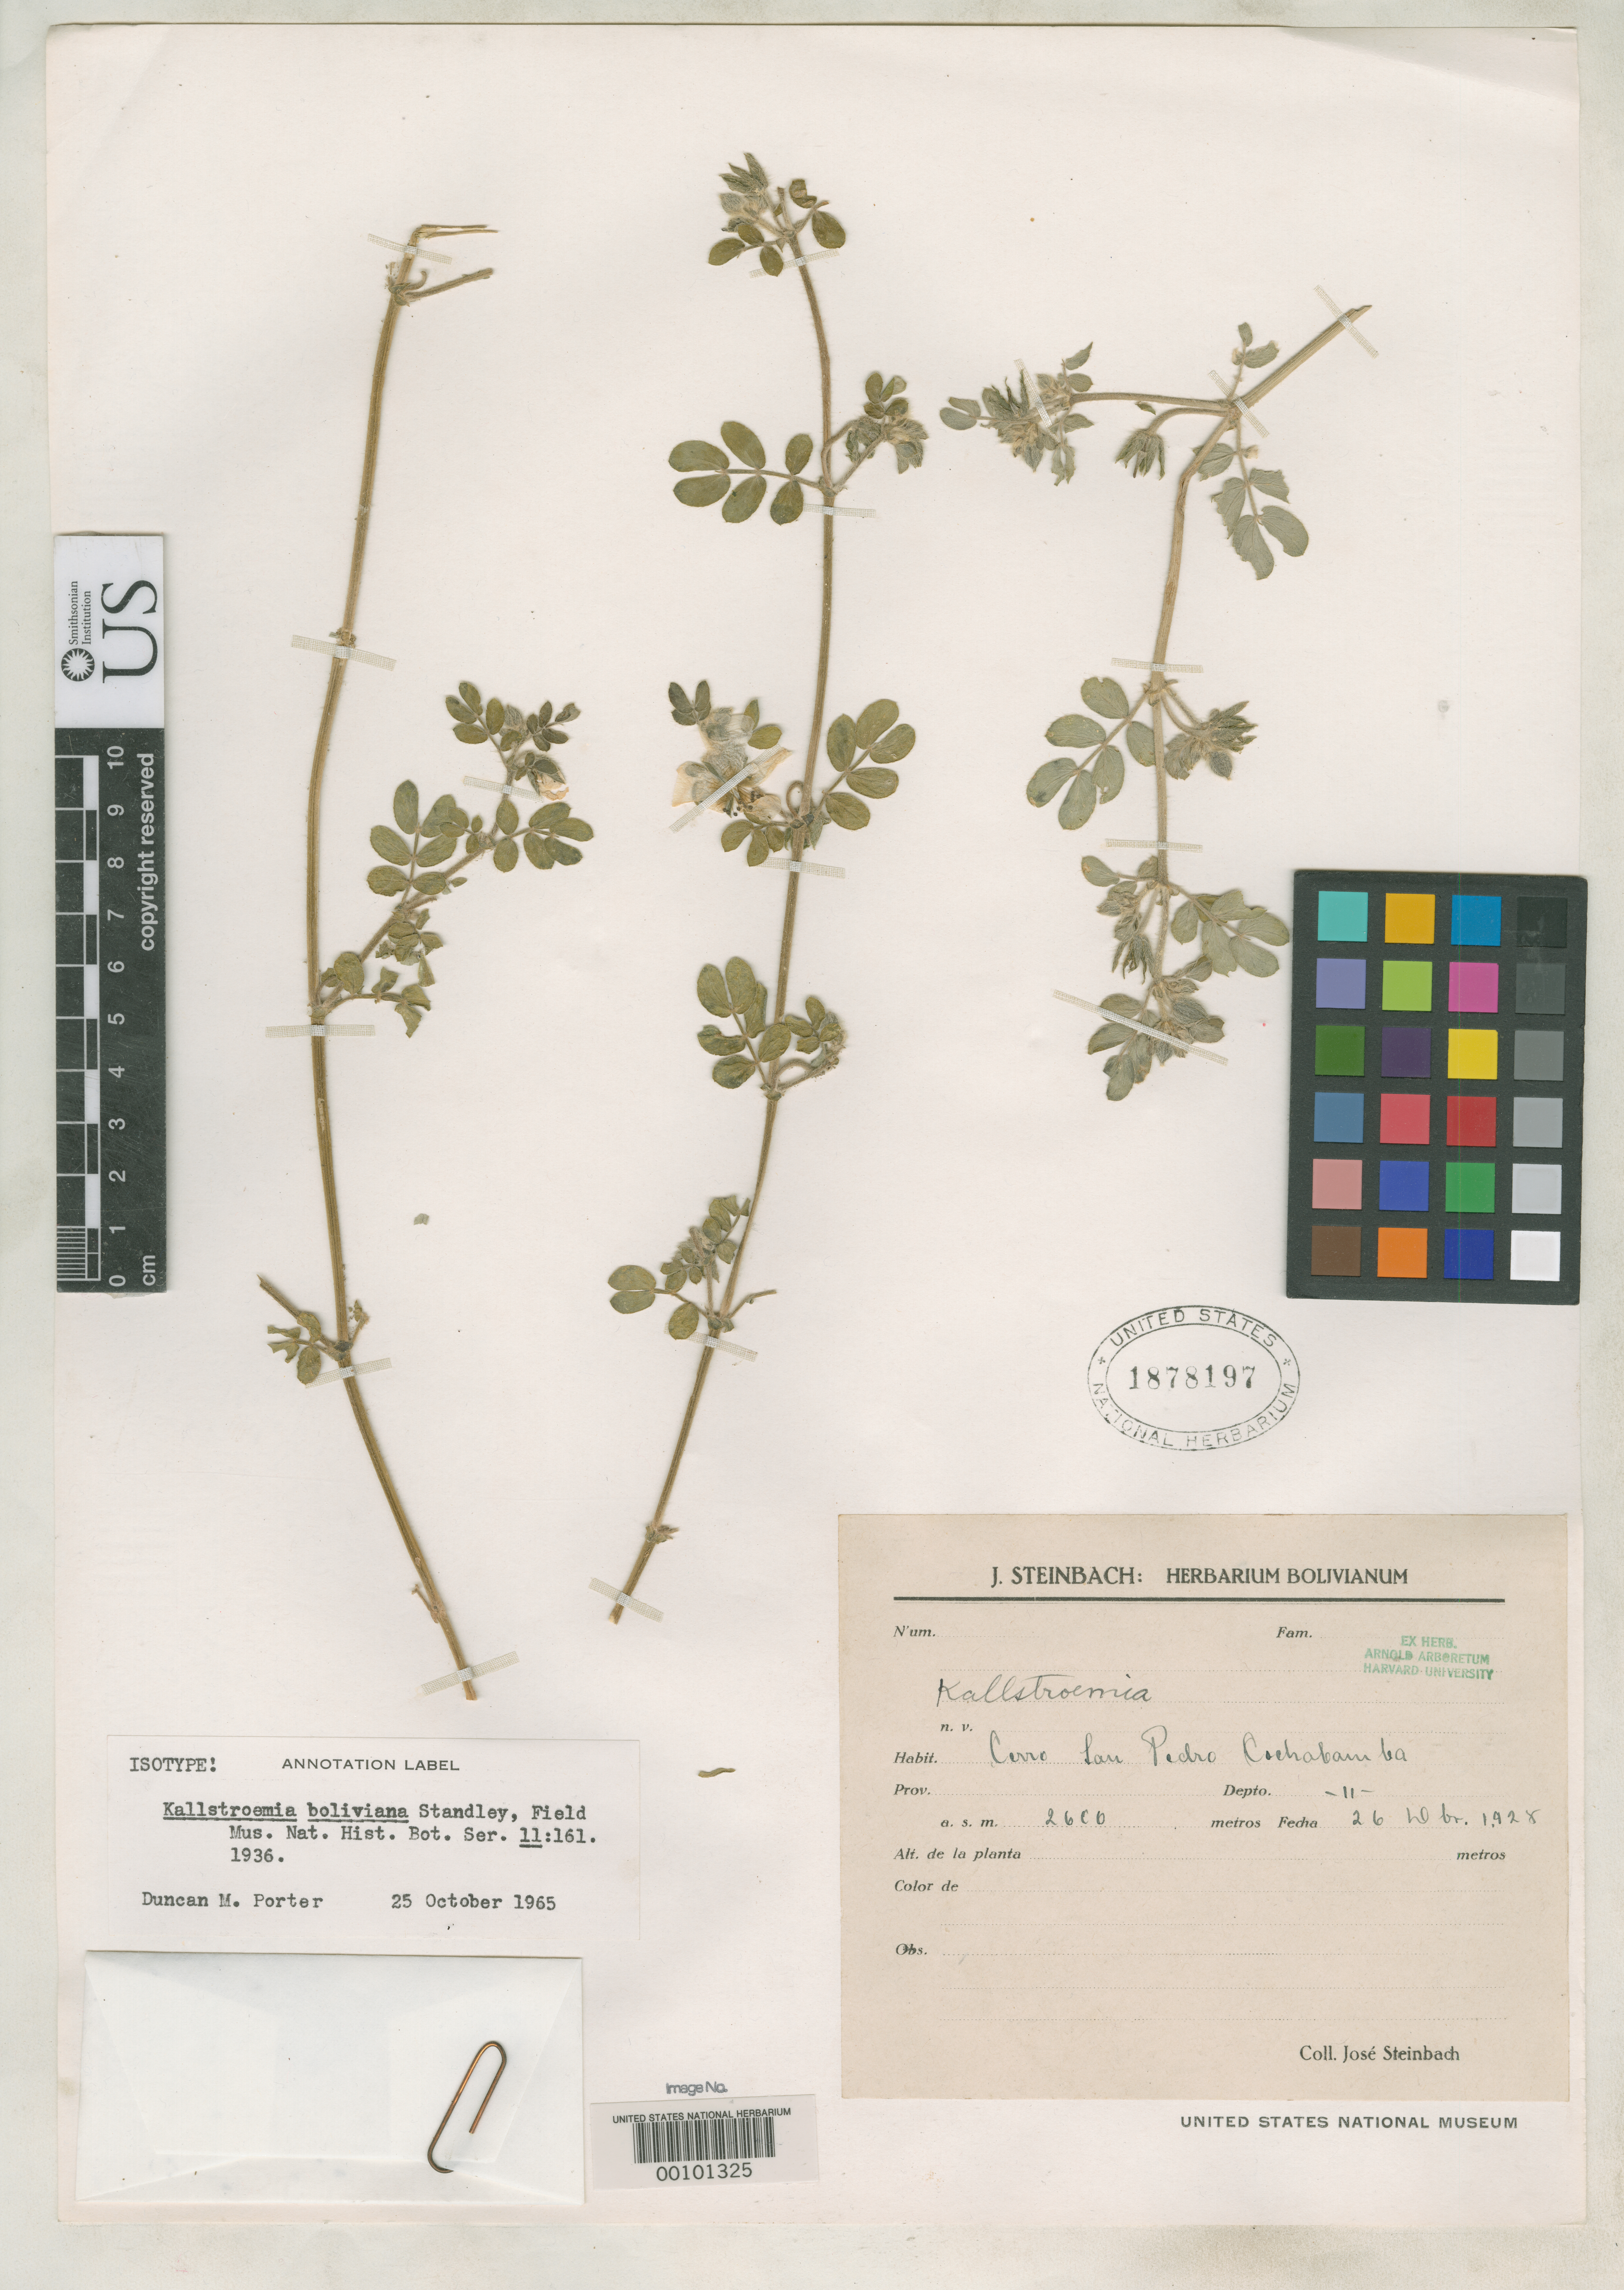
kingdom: Plantae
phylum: Tracheophyta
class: Magnoliopsida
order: Zygophyllales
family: Zygophyllaceae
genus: Kallstroemia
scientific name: Kallstroemia boliviana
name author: Standl.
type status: Isotype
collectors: J. Steinbach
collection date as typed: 26 Dec 1928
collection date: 1928-12-26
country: Bolivia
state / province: Cochabamba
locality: Cerro San Pedro.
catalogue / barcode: US 1878197